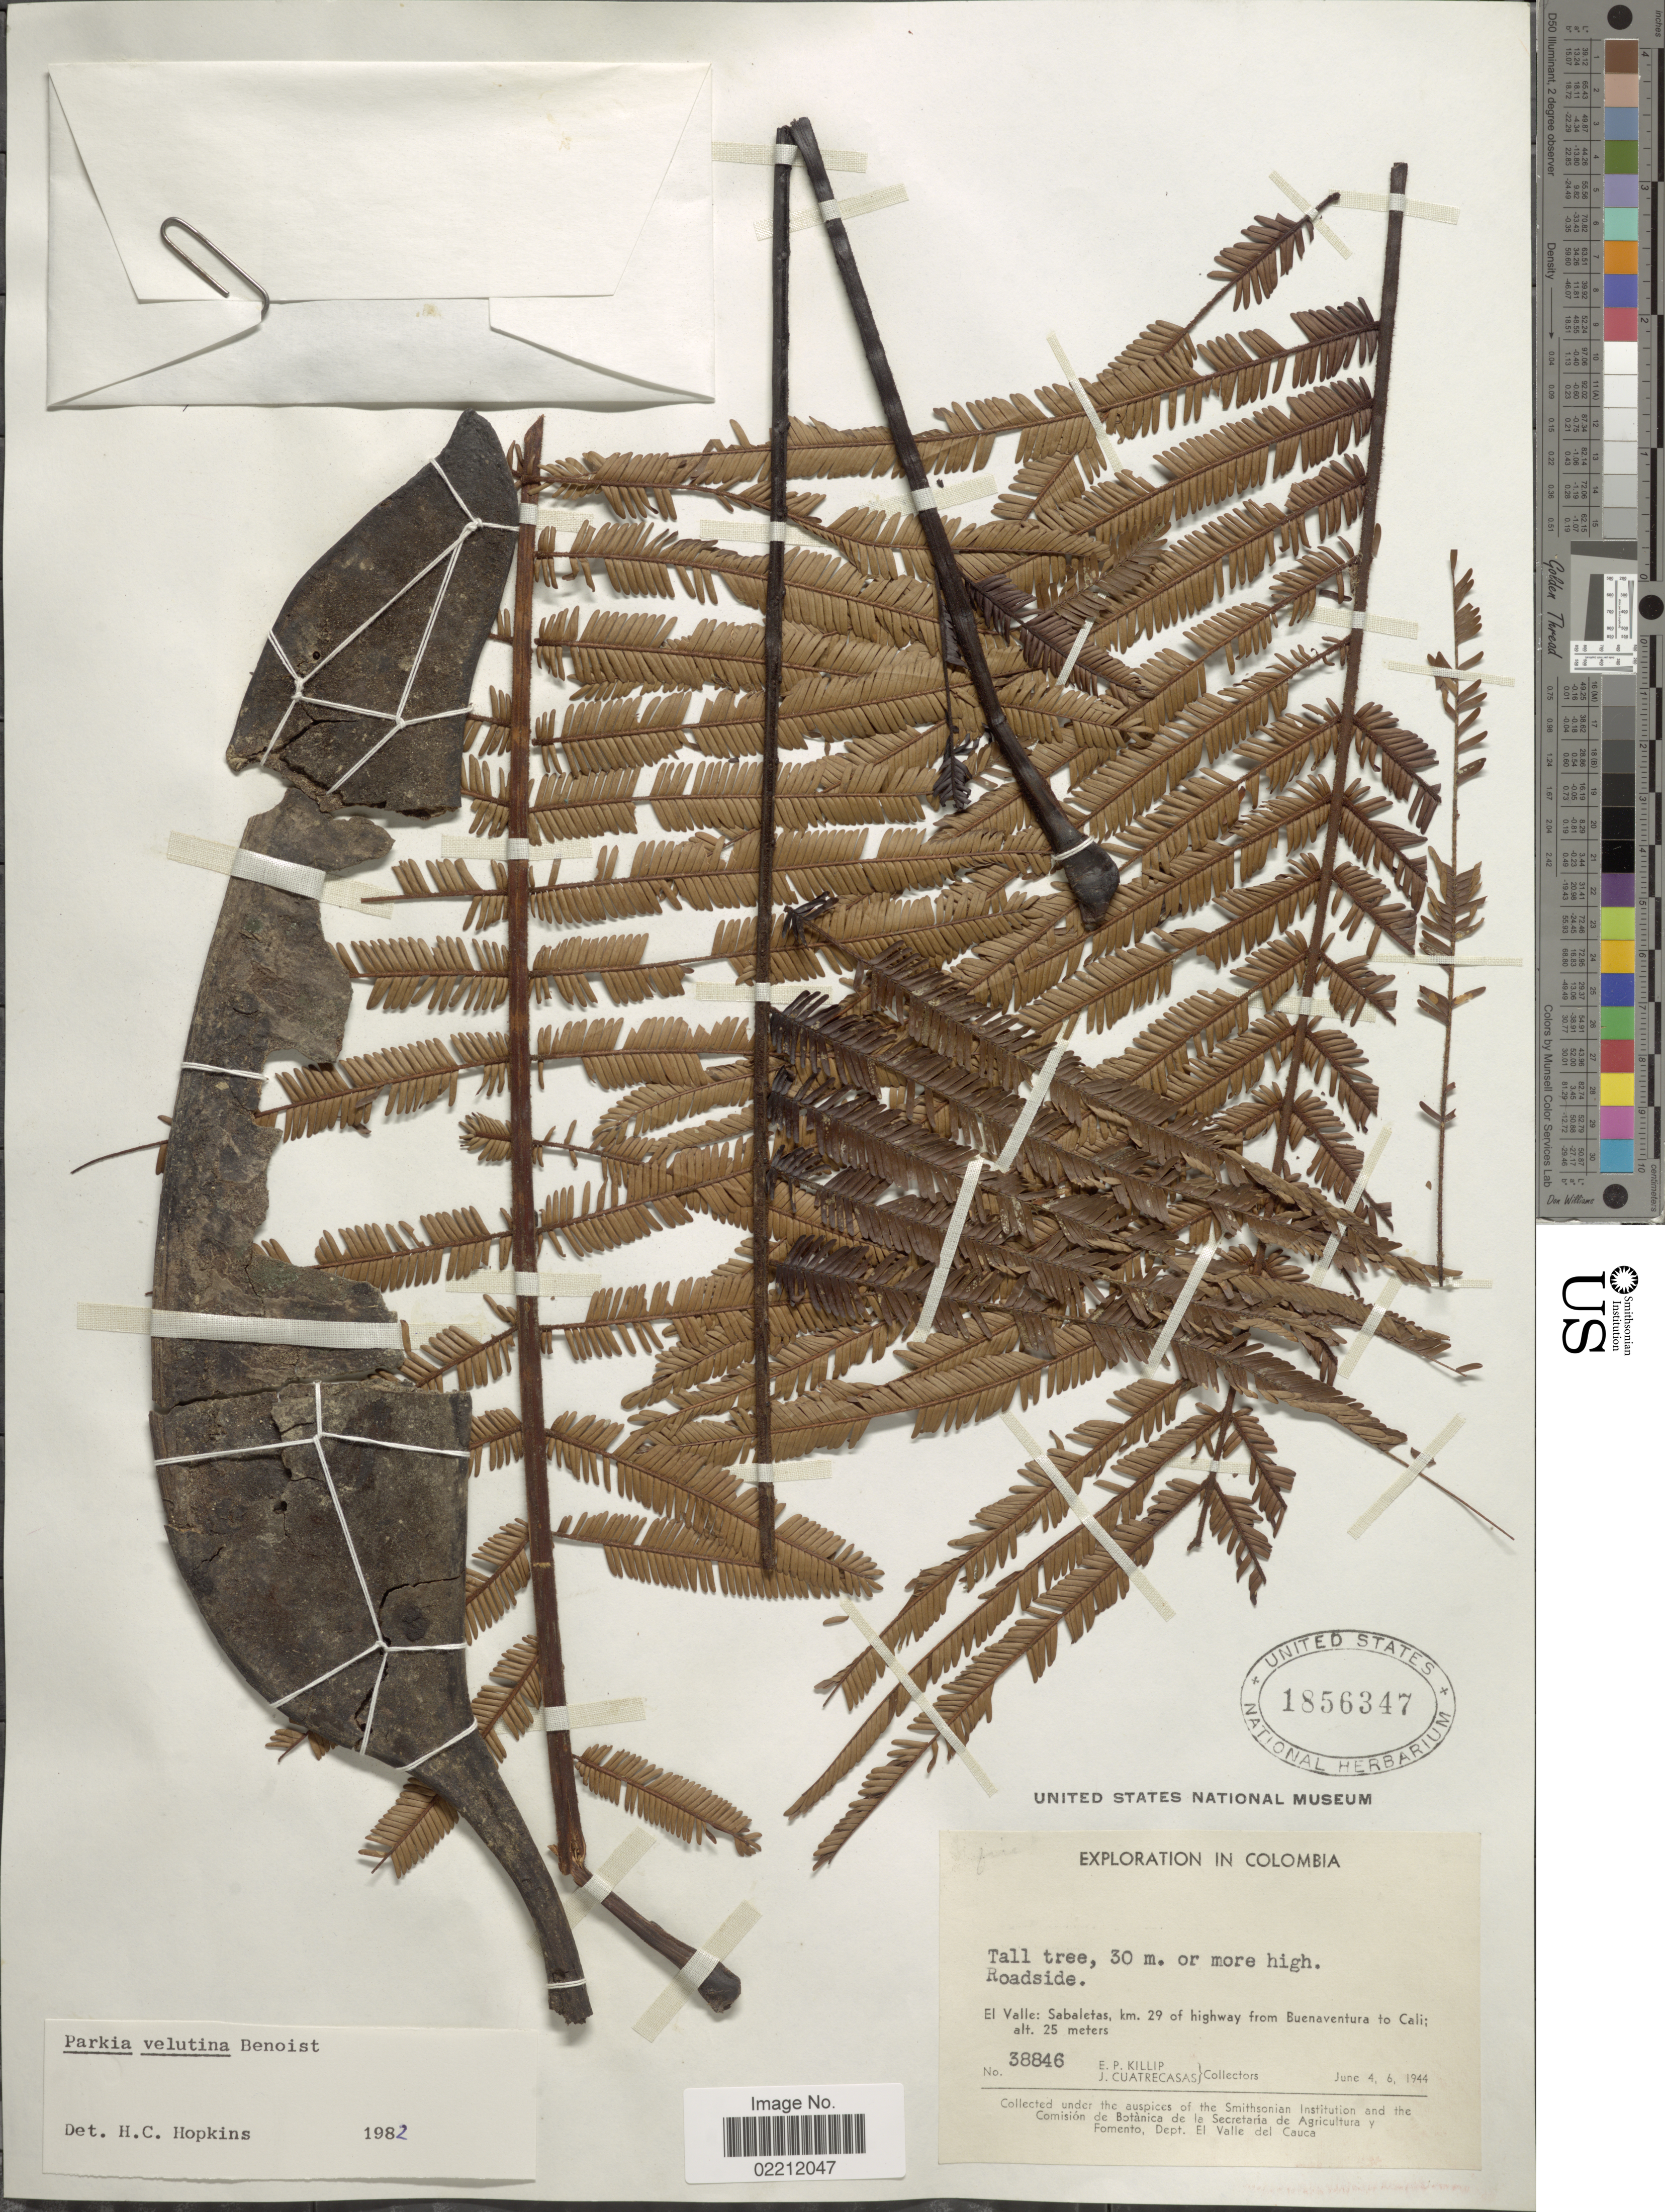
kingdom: Plantae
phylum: Tracheophyta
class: Magnoliopsida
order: Fabales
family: Fabaceae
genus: Parkia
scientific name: Parkia velutina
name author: Benoist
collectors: E. P. Killip & J. Cuatrecasas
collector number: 38846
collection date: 1944-06-04/1944-09-06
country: Colombia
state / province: Valle del Cauca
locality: El Valle: Saba;etas, km 29 of highway from Buenaventura to Cali.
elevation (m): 25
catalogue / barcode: US 1856347